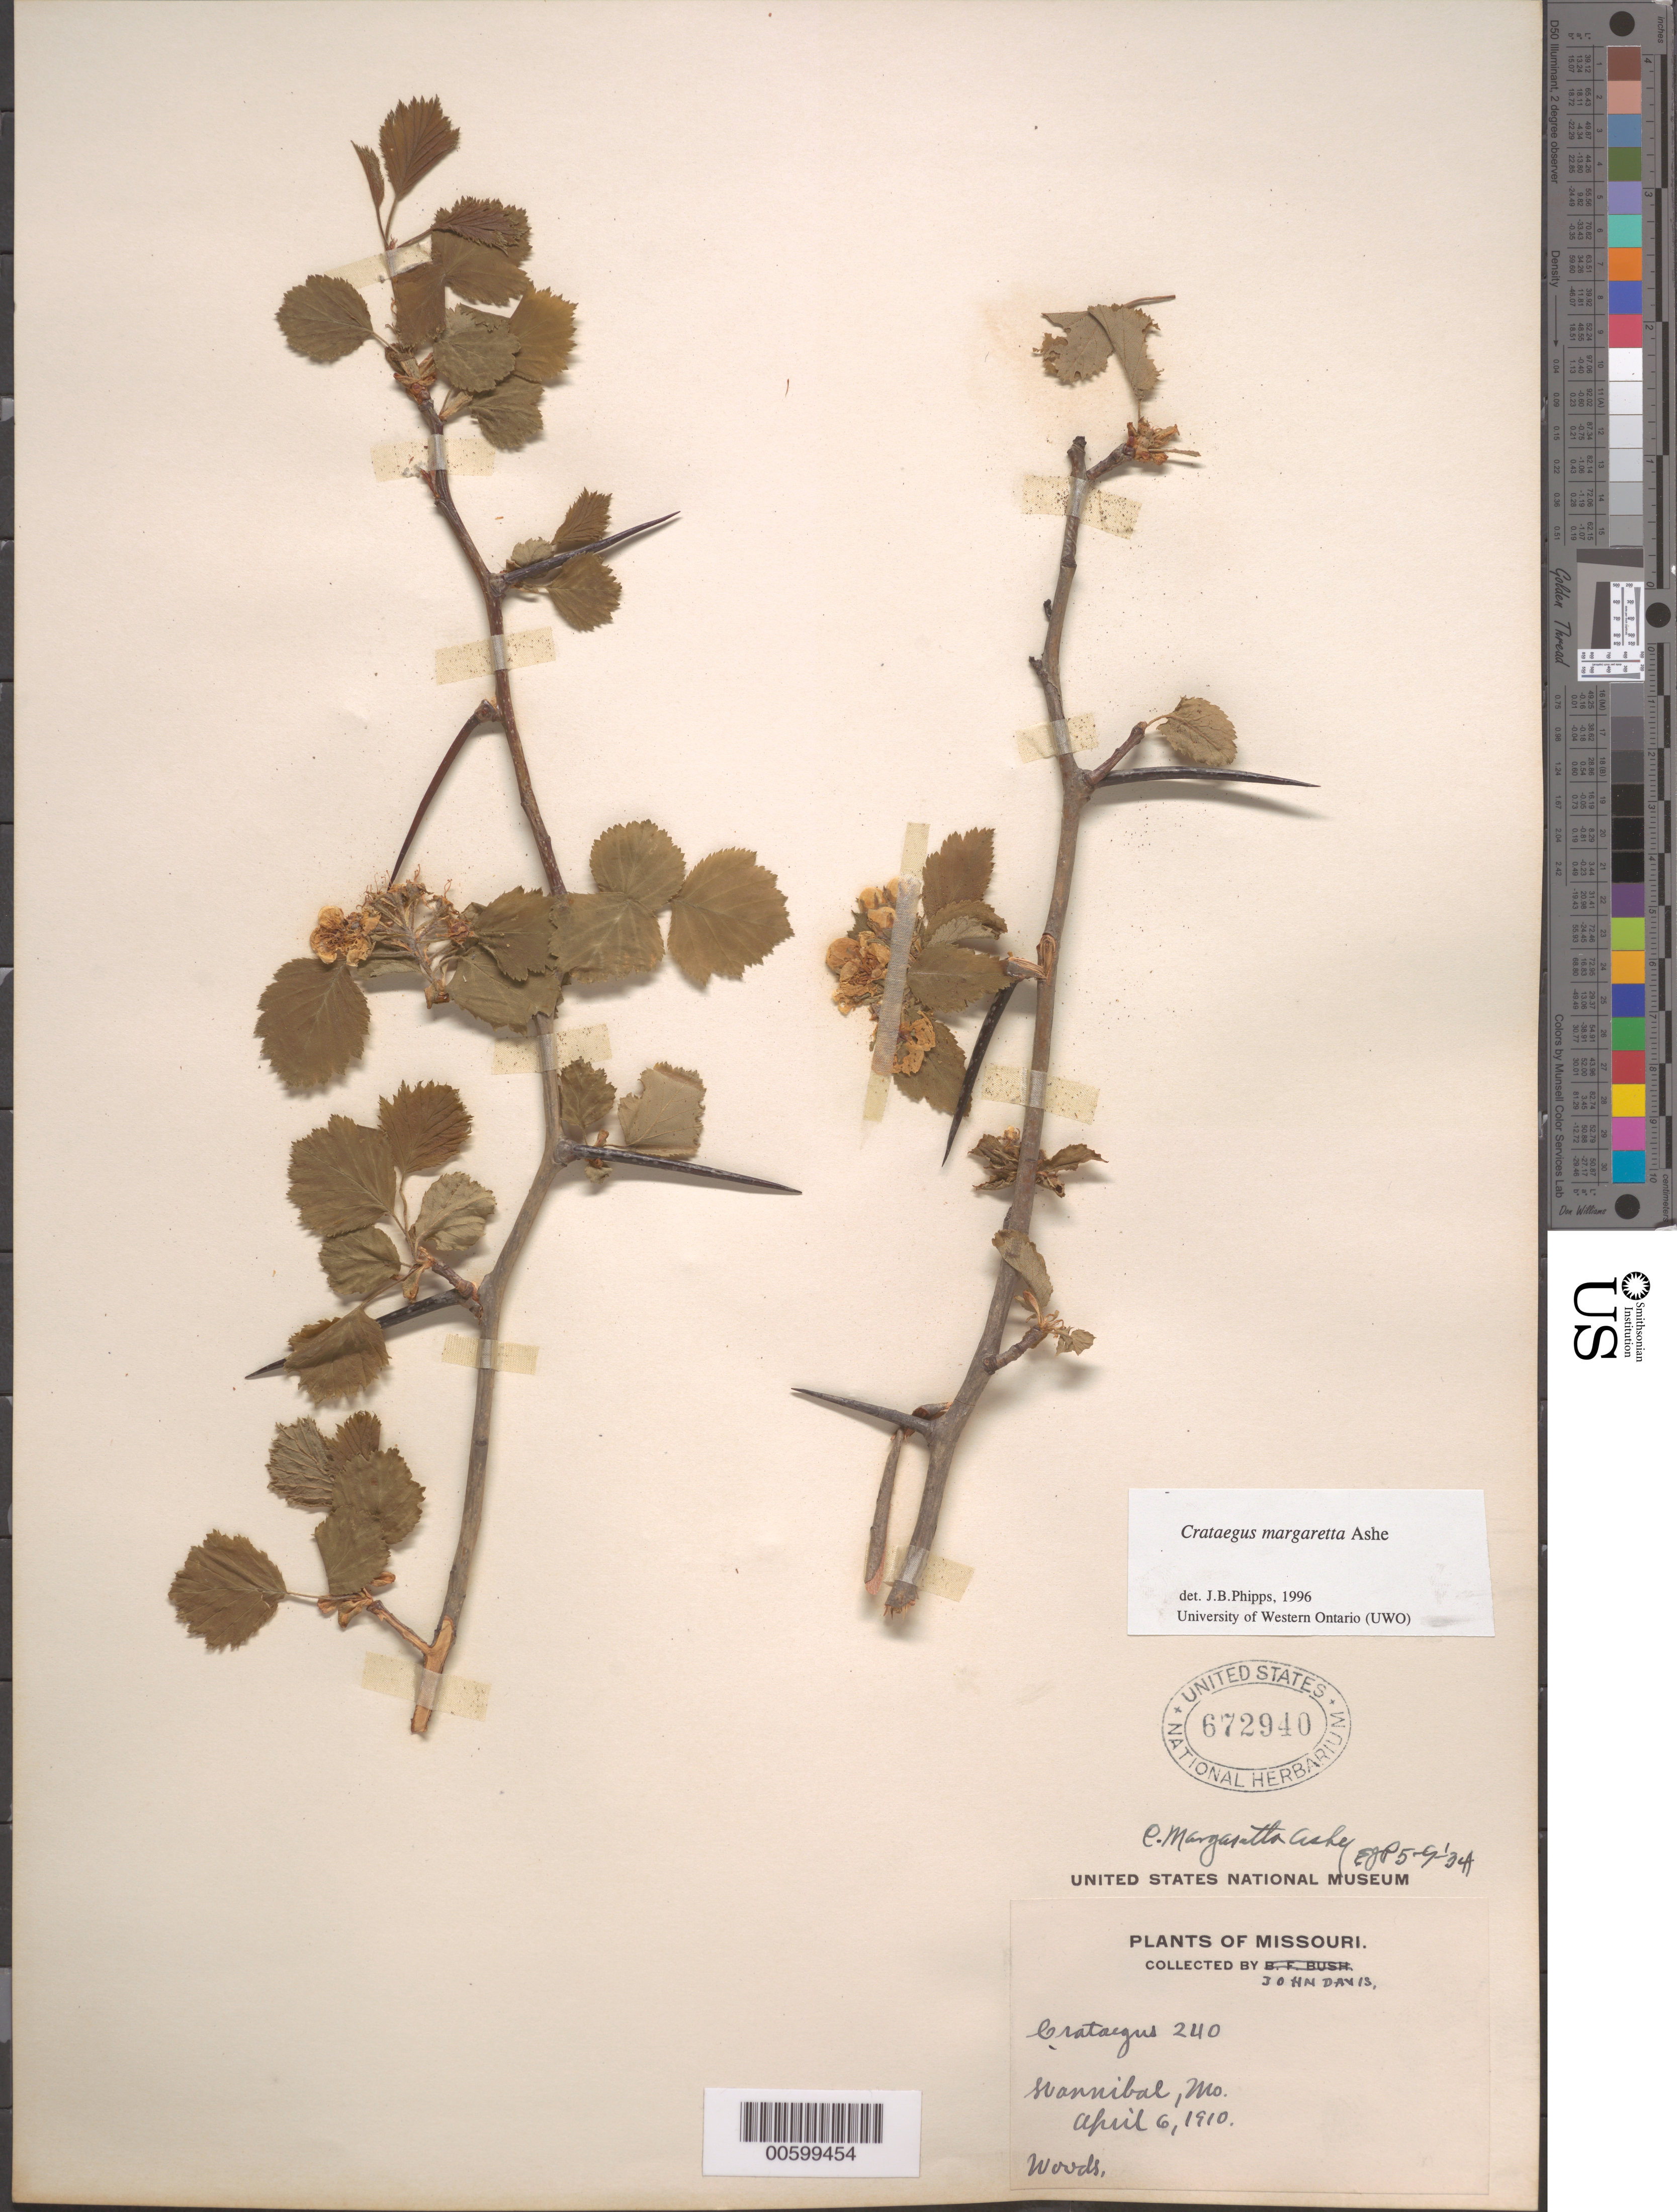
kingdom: Plantae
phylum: Tracheophyta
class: Magnoliopsida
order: Rosales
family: Rosaceae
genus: Crataegus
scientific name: Crataegus margarettae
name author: Ashe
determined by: Palmer, E. J.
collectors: J. Davis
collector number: Crataegus 240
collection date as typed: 06 Apr 1910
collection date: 1910-04-06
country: United States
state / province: Missouri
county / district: Marion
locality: Hannibal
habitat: Woods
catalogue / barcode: US 672940